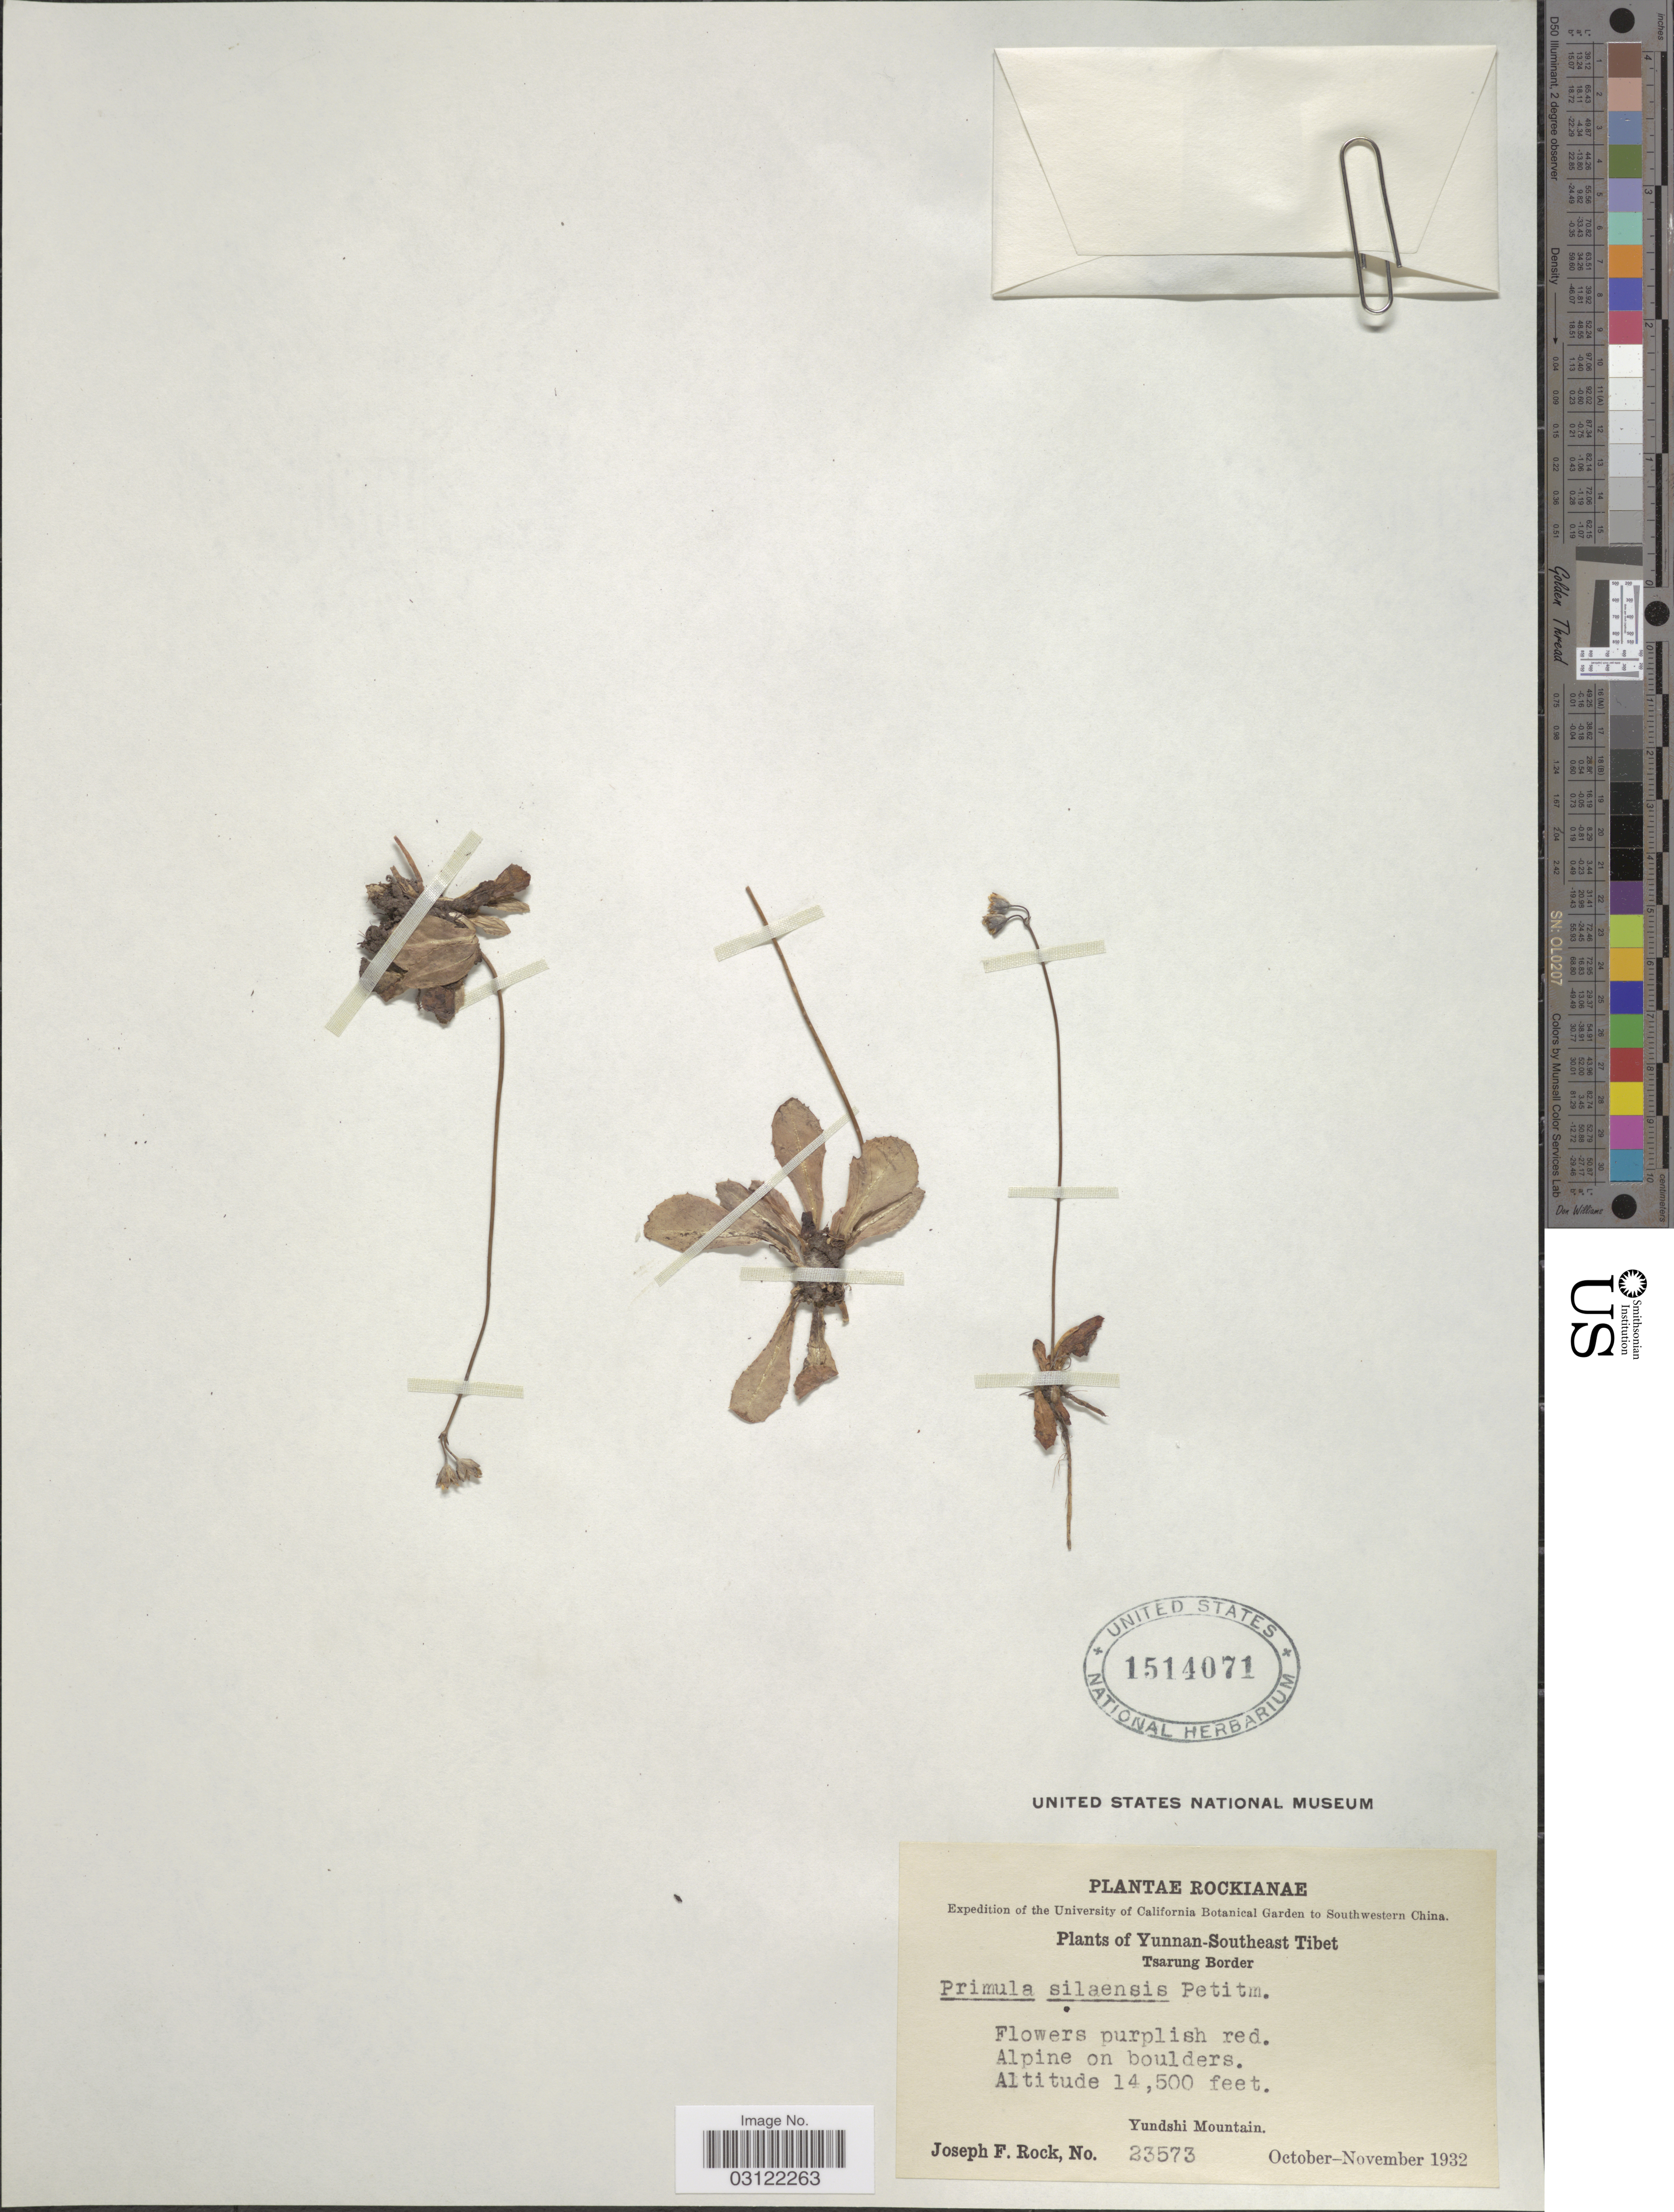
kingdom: Plantae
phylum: Tracheophyta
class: Magnoliopsida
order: Ericales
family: Primulaceae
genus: Primula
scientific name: Primula silaensis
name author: Petitm.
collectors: J. F. Rock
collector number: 23573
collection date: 1932-10/1932-11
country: China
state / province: Yunnan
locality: Southwestern China. Yunnan-Southeast Tibet. Tsarung Border. Yundshi Mountain.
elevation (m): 4420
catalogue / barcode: US 1514071